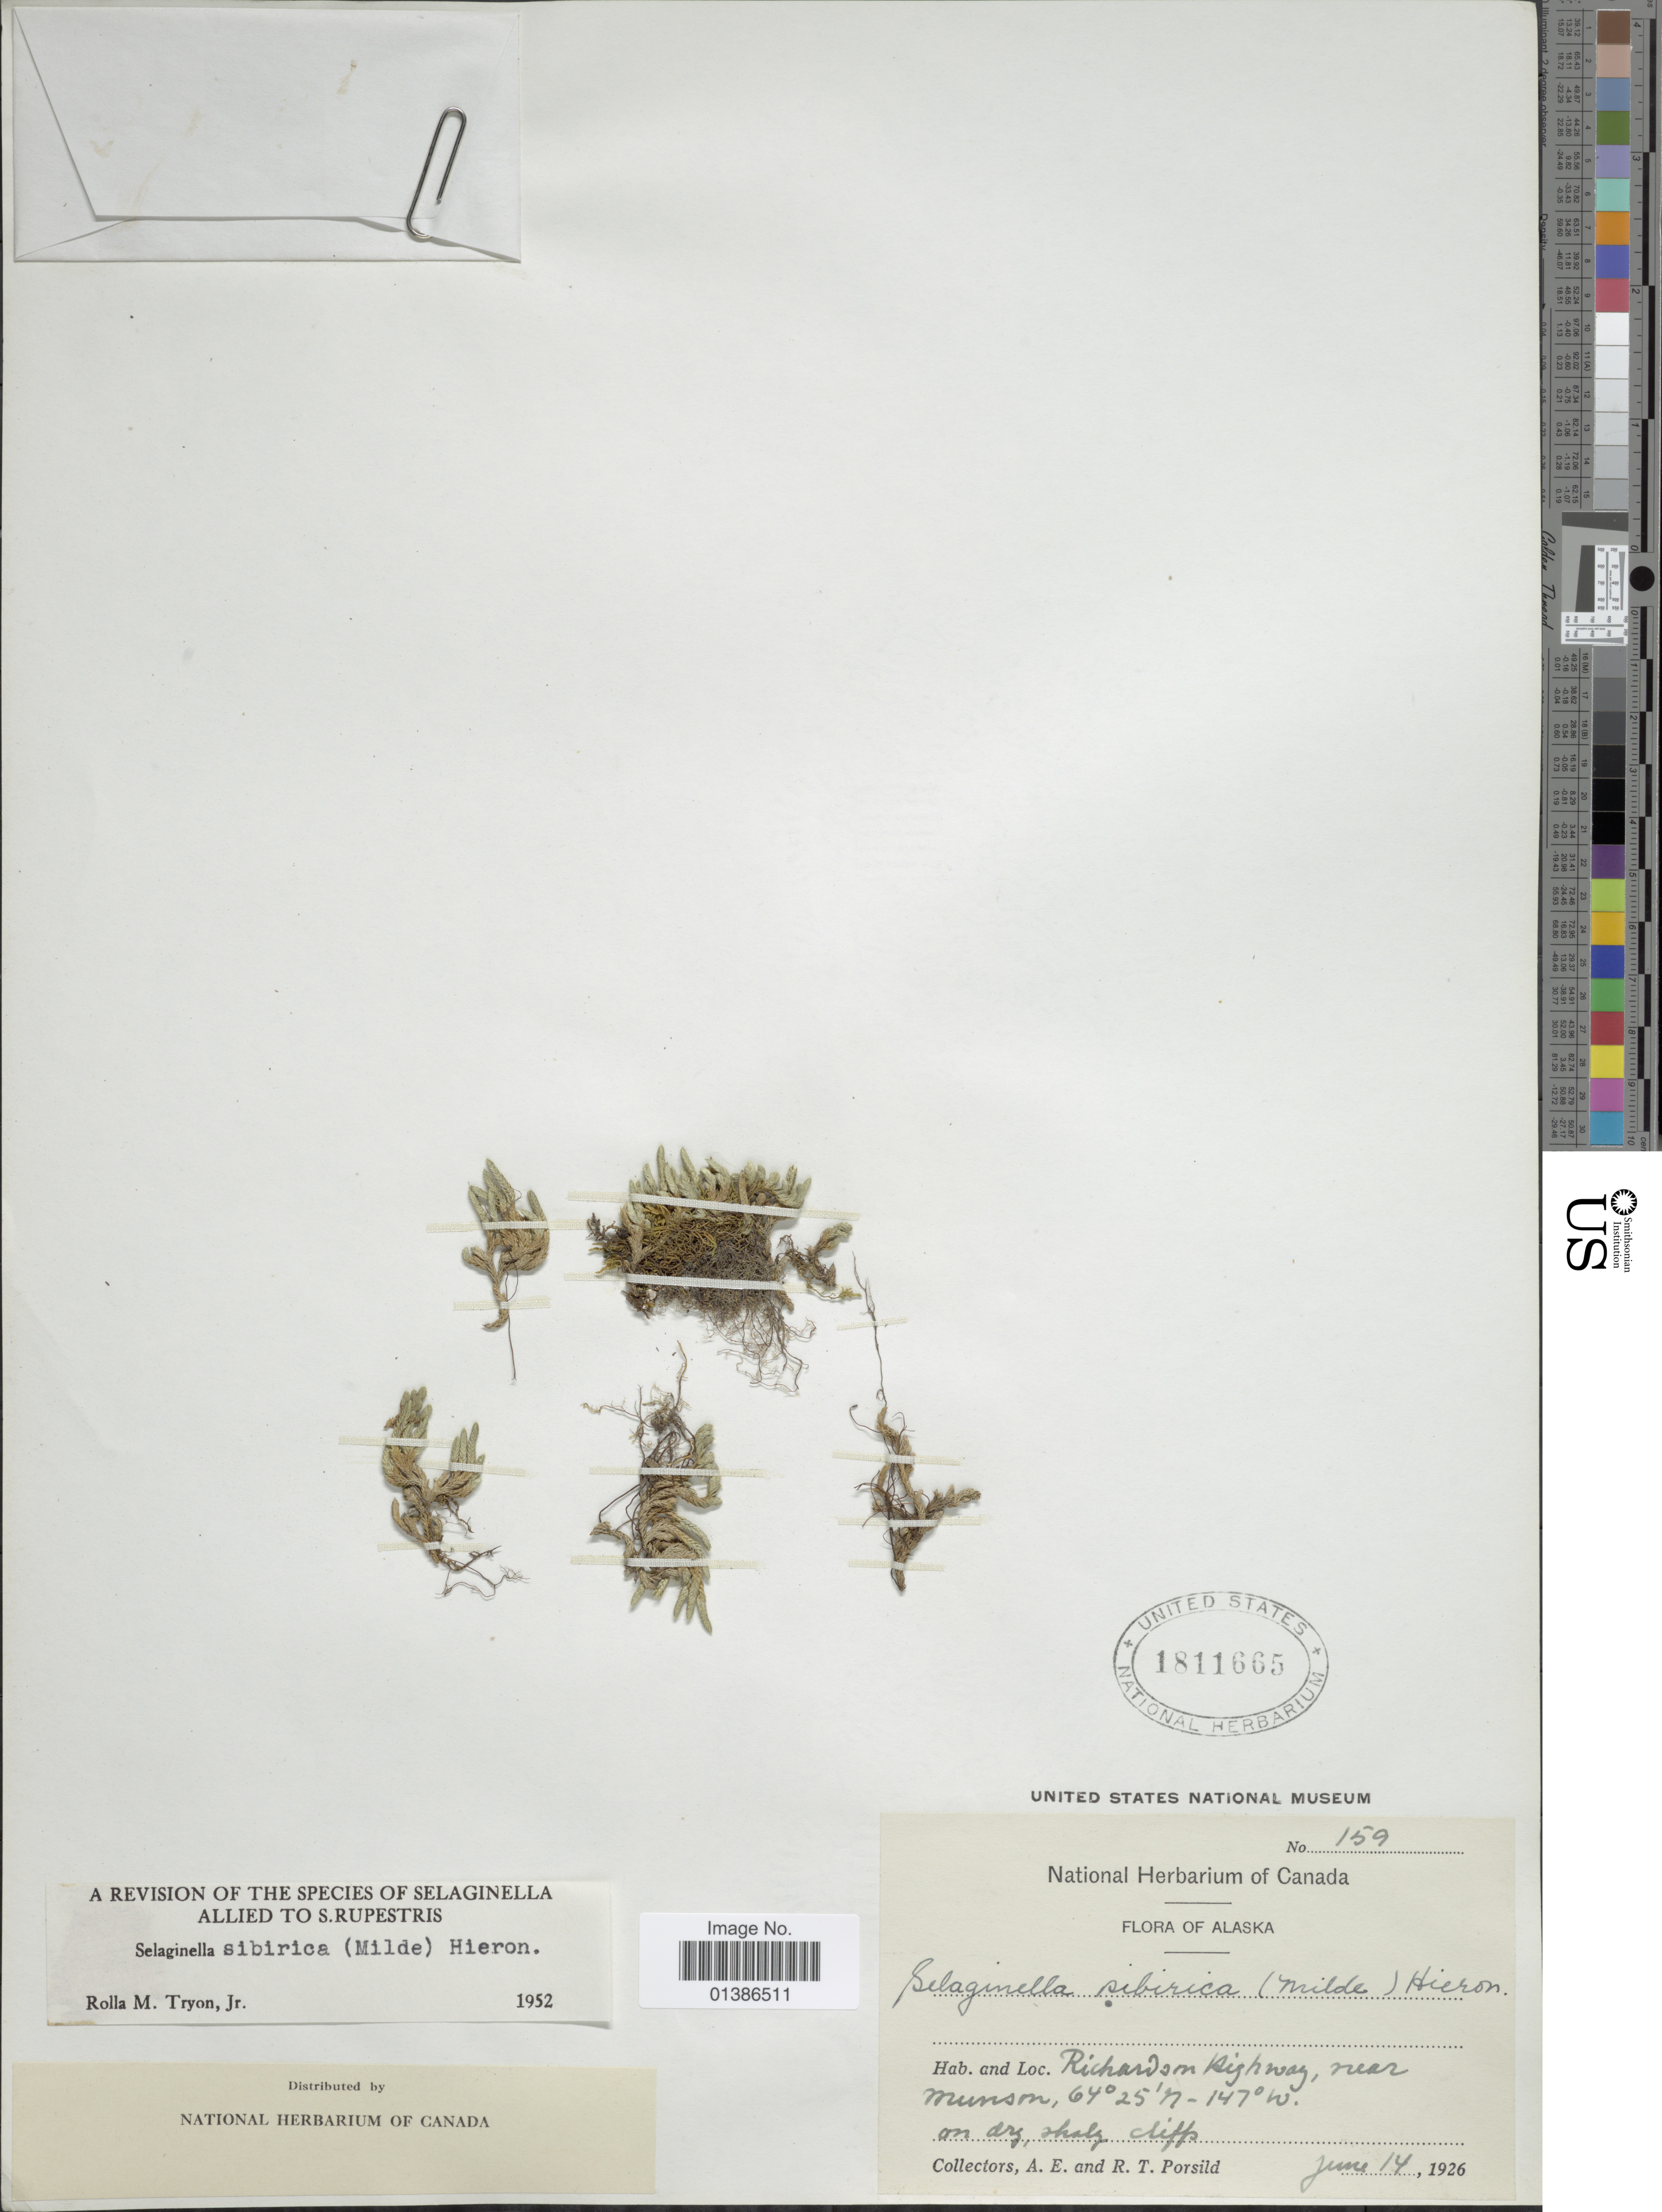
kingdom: Plantae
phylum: Tracheophyta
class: Lycopodiopsida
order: Selaginellales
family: Selaginellaceae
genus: Selaginella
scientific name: Selaginella sibirica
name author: (Milde) Hieron.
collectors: A. E. Porsild & R. T. Porsild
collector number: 159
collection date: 1926-06-14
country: United States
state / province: Alaska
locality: Richardson Highway, near Munson.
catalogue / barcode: US 1811665